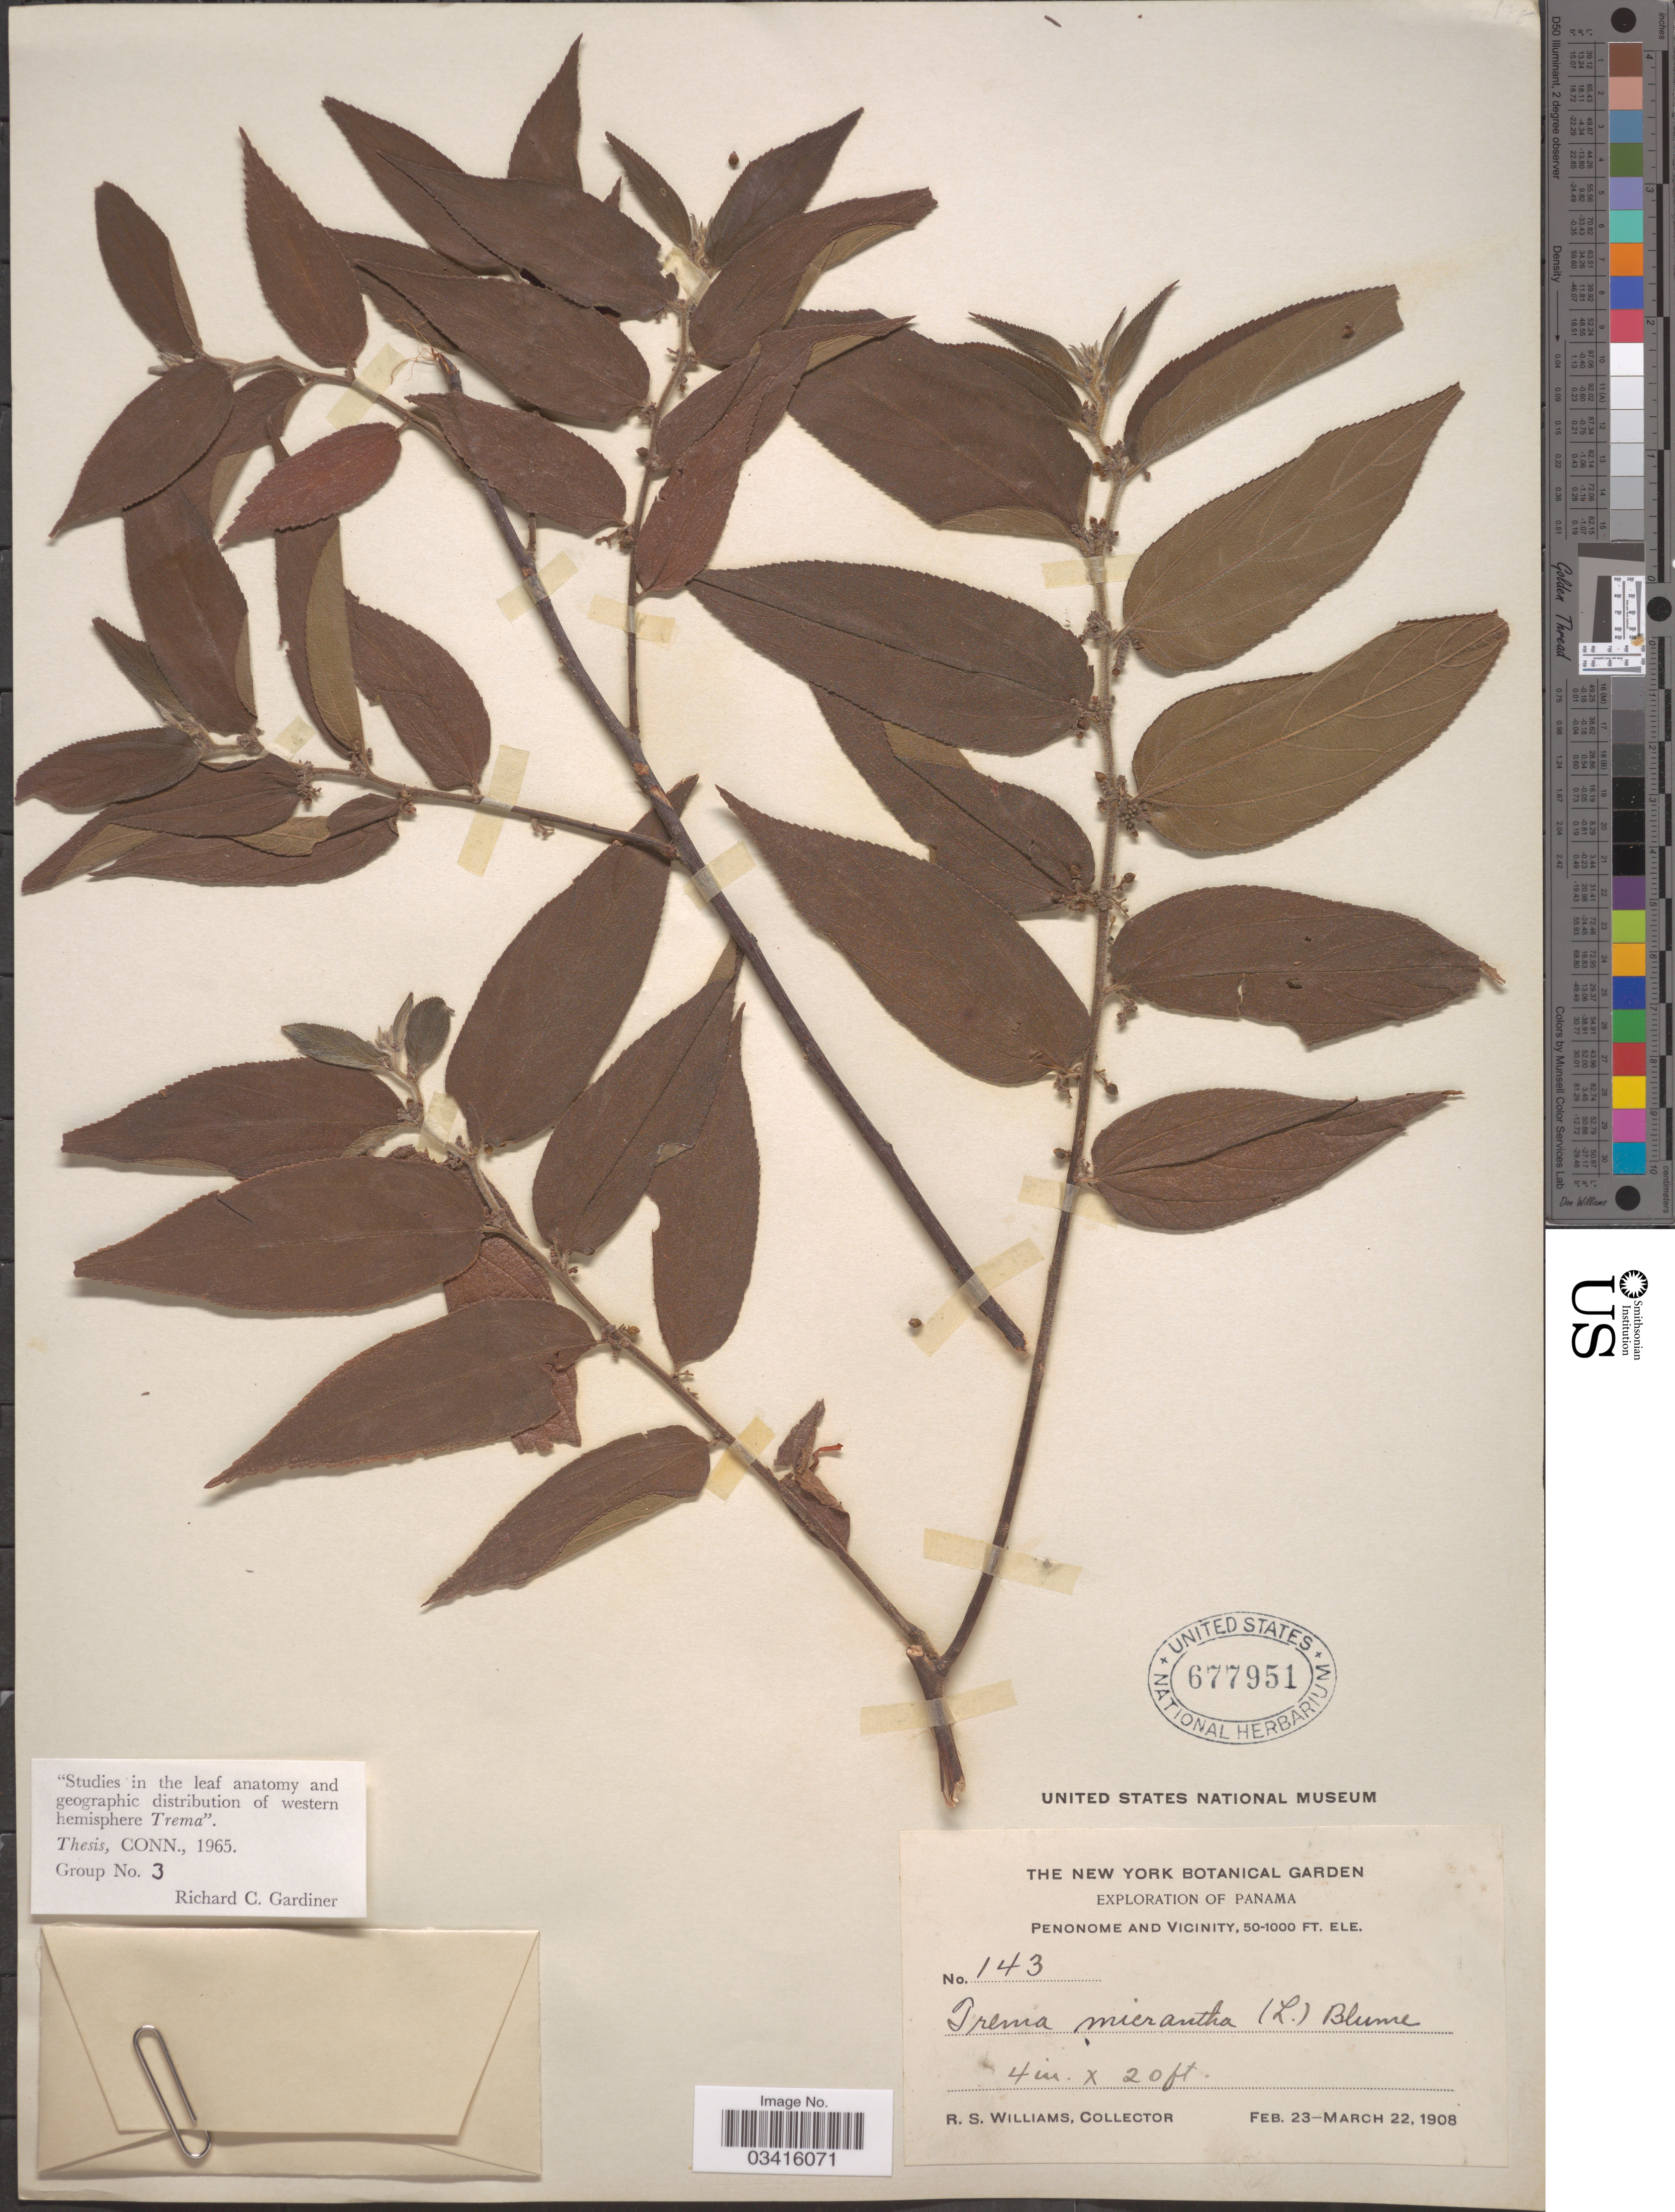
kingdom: Plantae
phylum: Tracheophyta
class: Magnoliopsida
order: Rosales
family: Cannabaceae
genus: Trema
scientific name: Trema micranthum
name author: (L.) Blume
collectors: R. S. Williams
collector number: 143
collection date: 1908-02-23/1908-03-22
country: Panama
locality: Penonome and vicinity.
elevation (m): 15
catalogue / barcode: US 677951